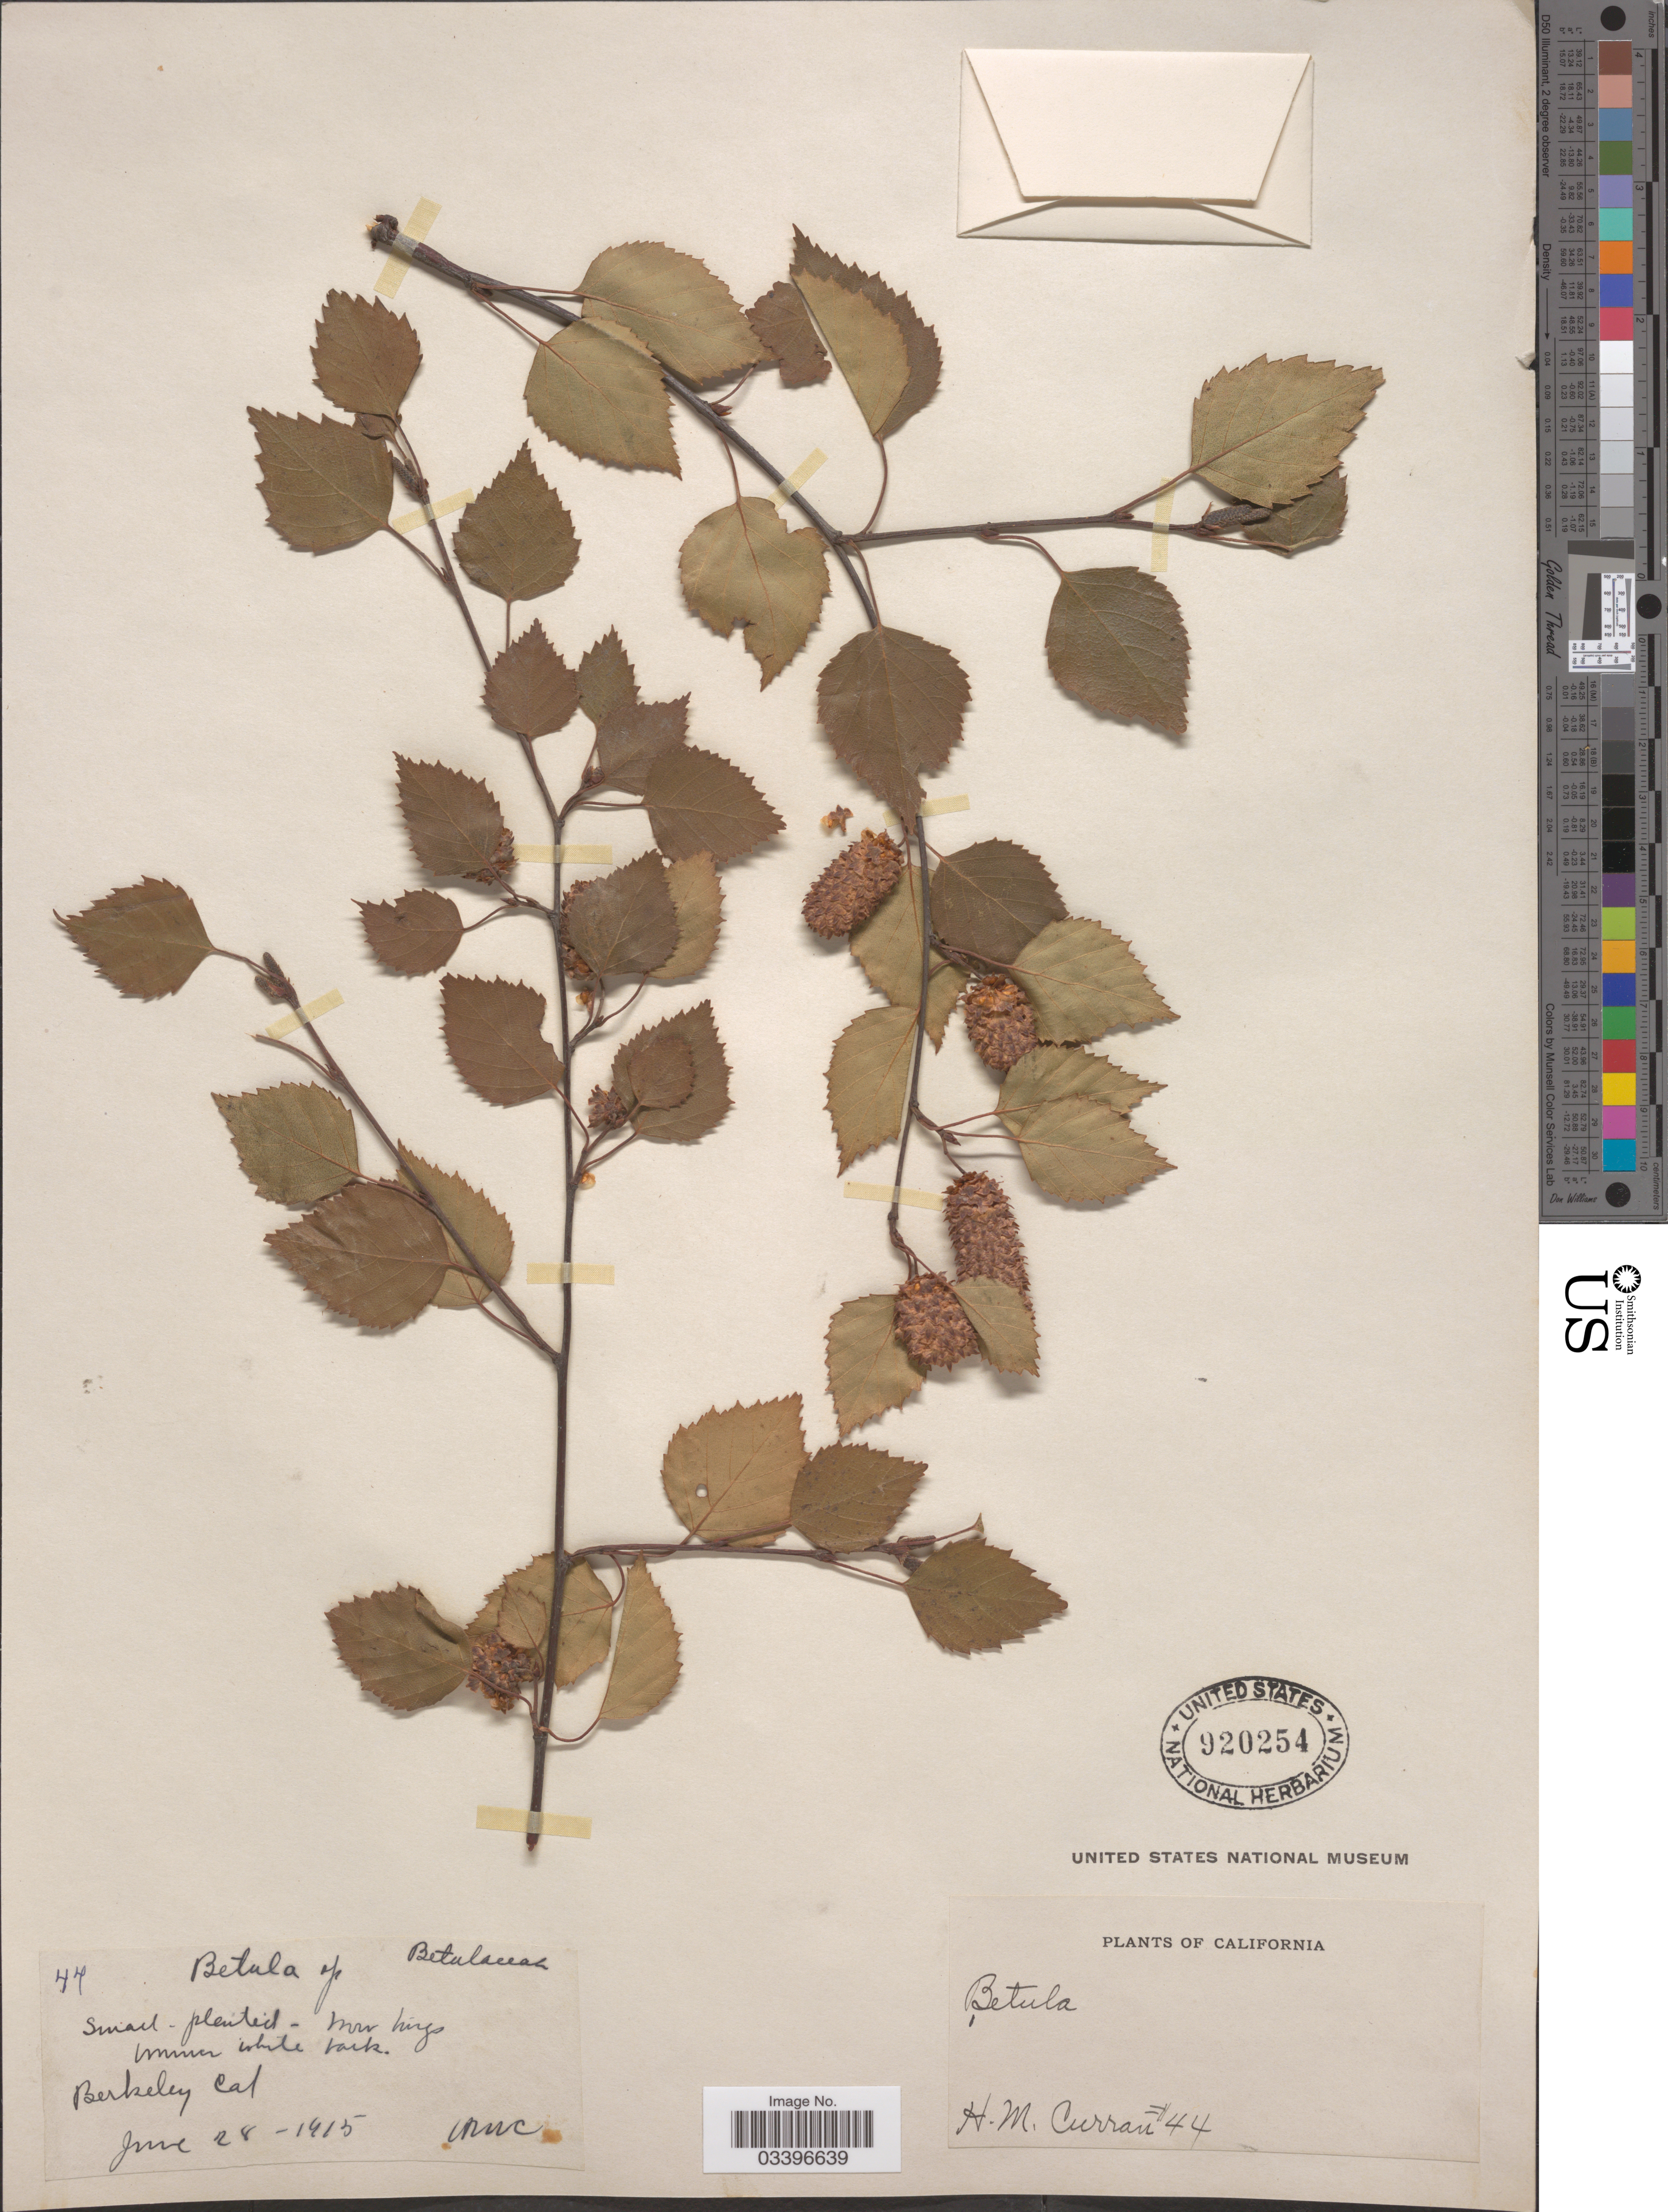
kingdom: Plantae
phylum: Tracheophyta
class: Magnoliopsida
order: Fagales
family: Betulaceae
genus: Betula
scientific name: Betula pendula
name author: Roth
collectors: H. M. Curran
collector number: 44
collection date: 1915-06-28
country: United States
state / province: California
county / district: Alameda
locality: Berkeley.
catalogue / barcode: US 920254